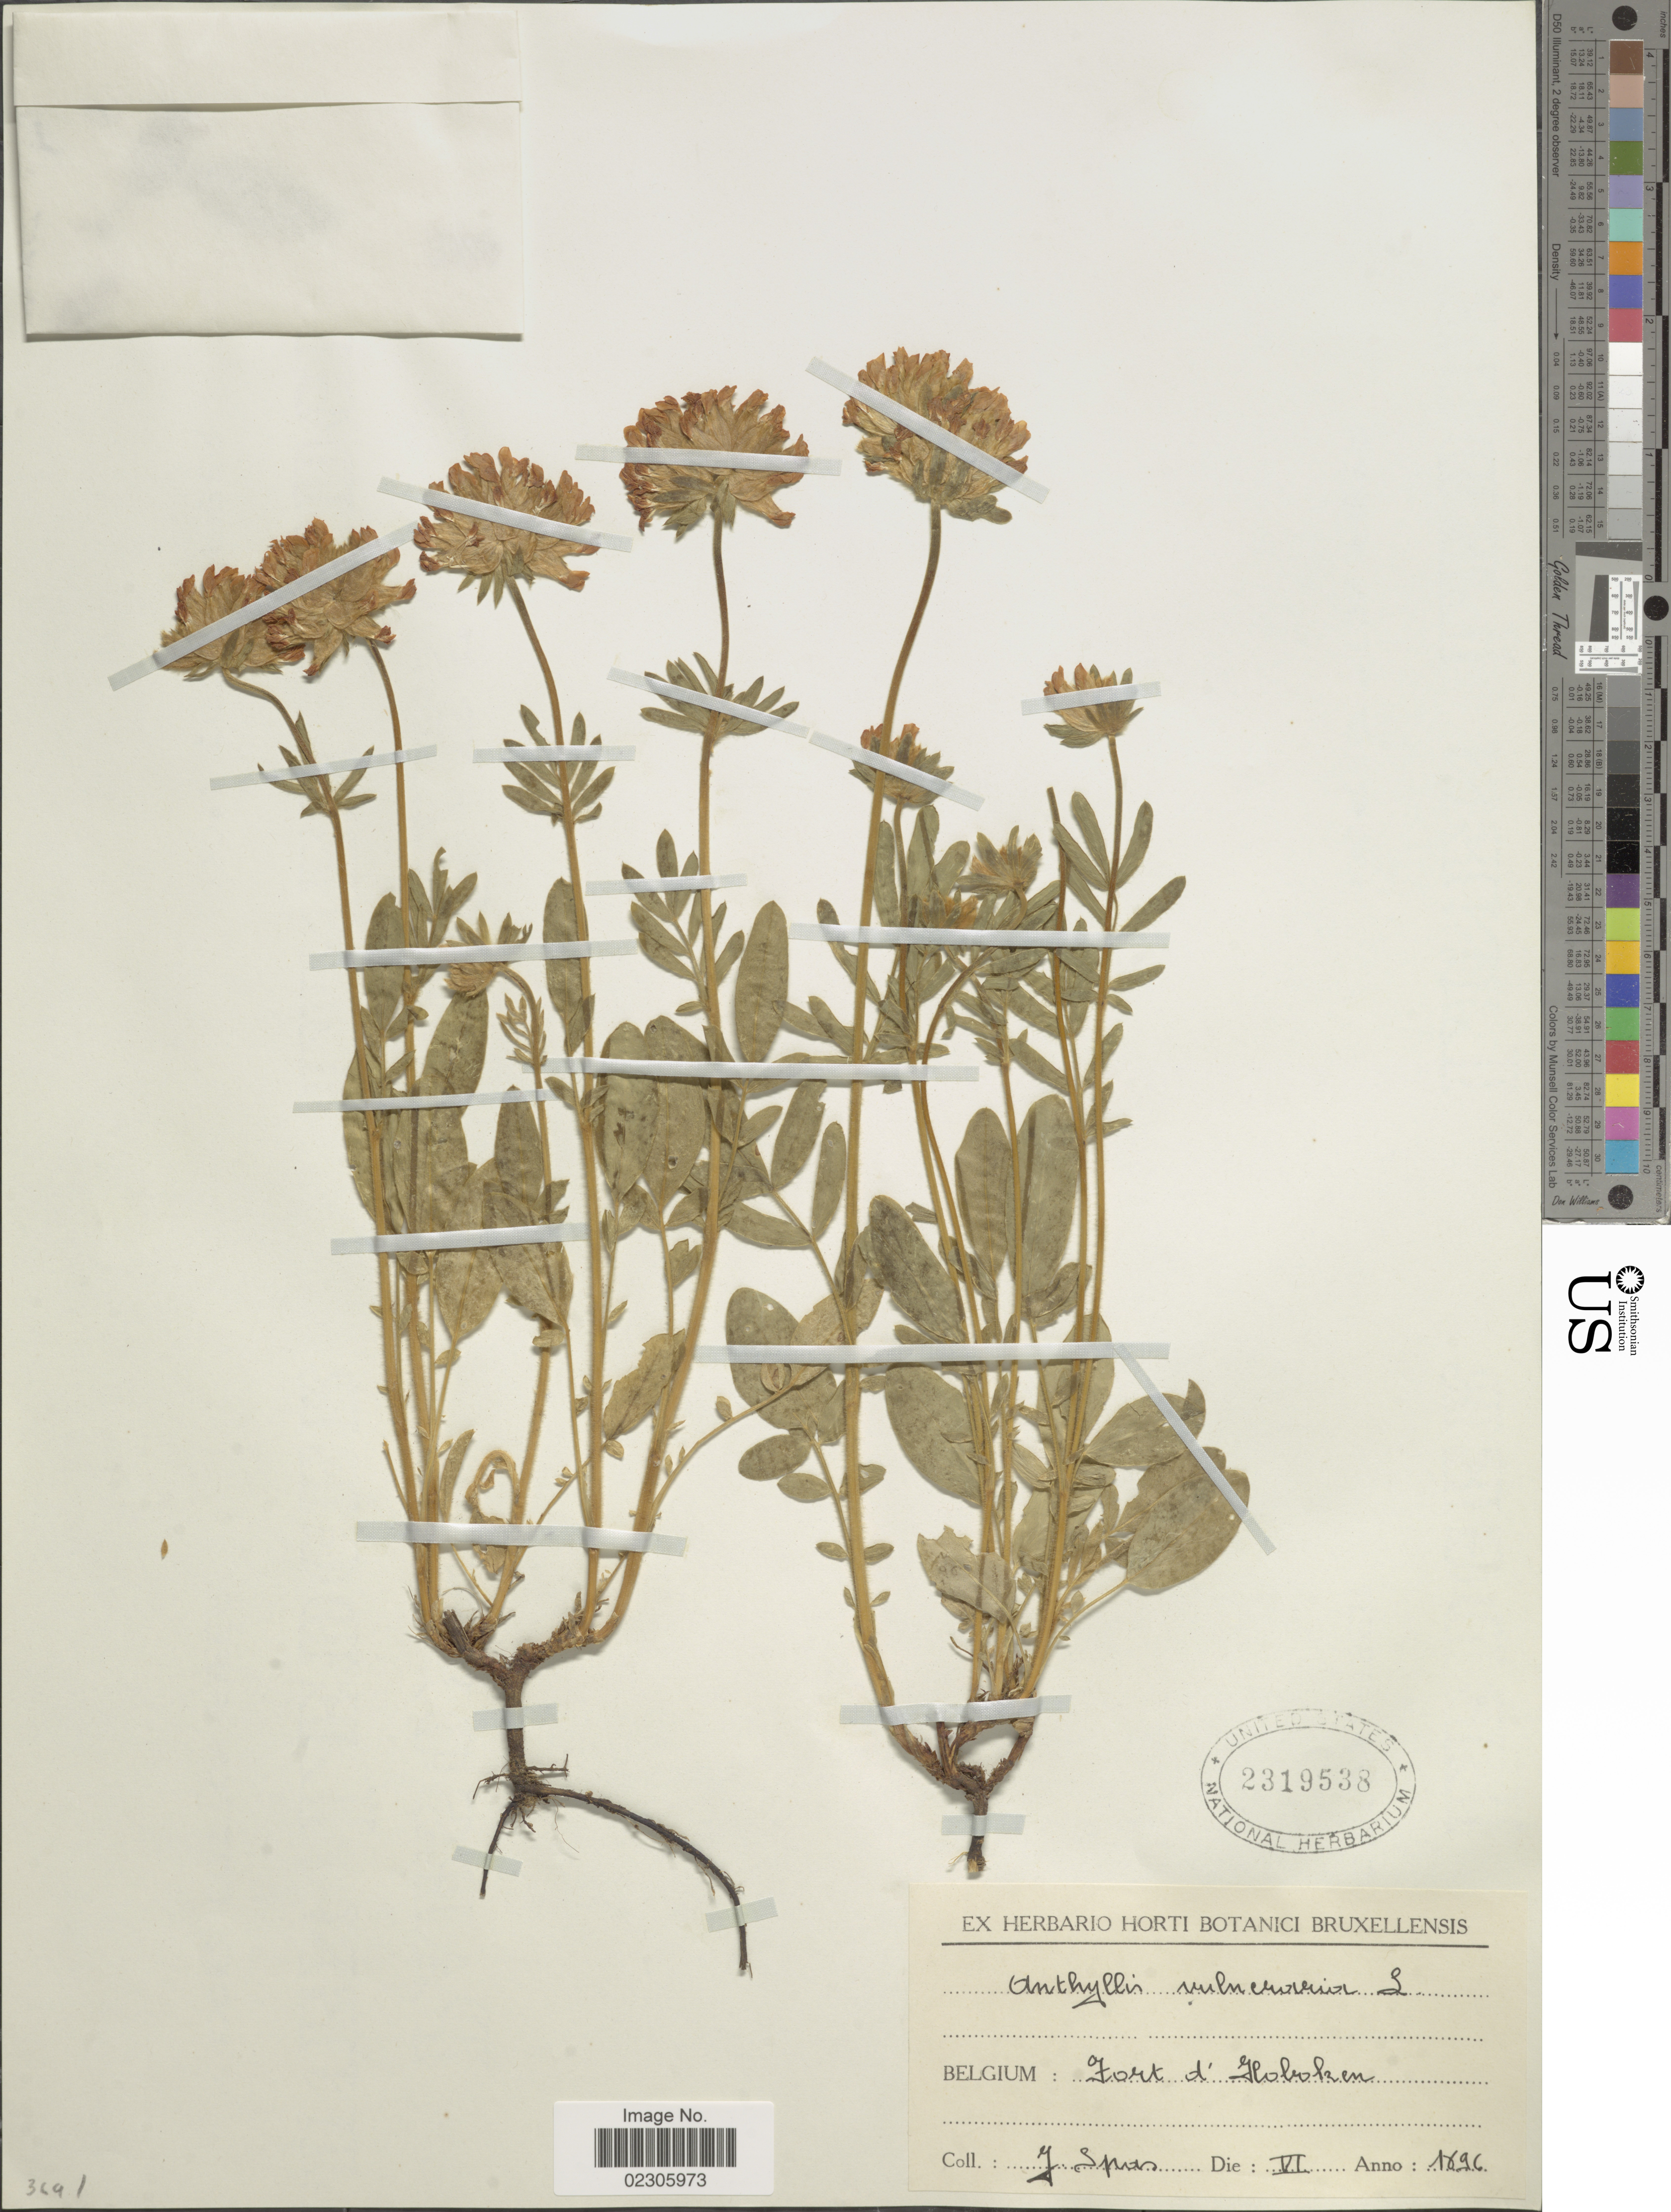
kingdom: Plantae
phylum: Tracheophyta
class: Magnoliopsida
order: Fabales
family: Fabaceae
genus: Anthyllis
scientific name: Anthyllis vulneraria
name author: L.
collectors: J. Spas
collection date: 1896-06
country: Belgium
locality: Fort d'Hoboken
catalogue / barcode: US 2319538